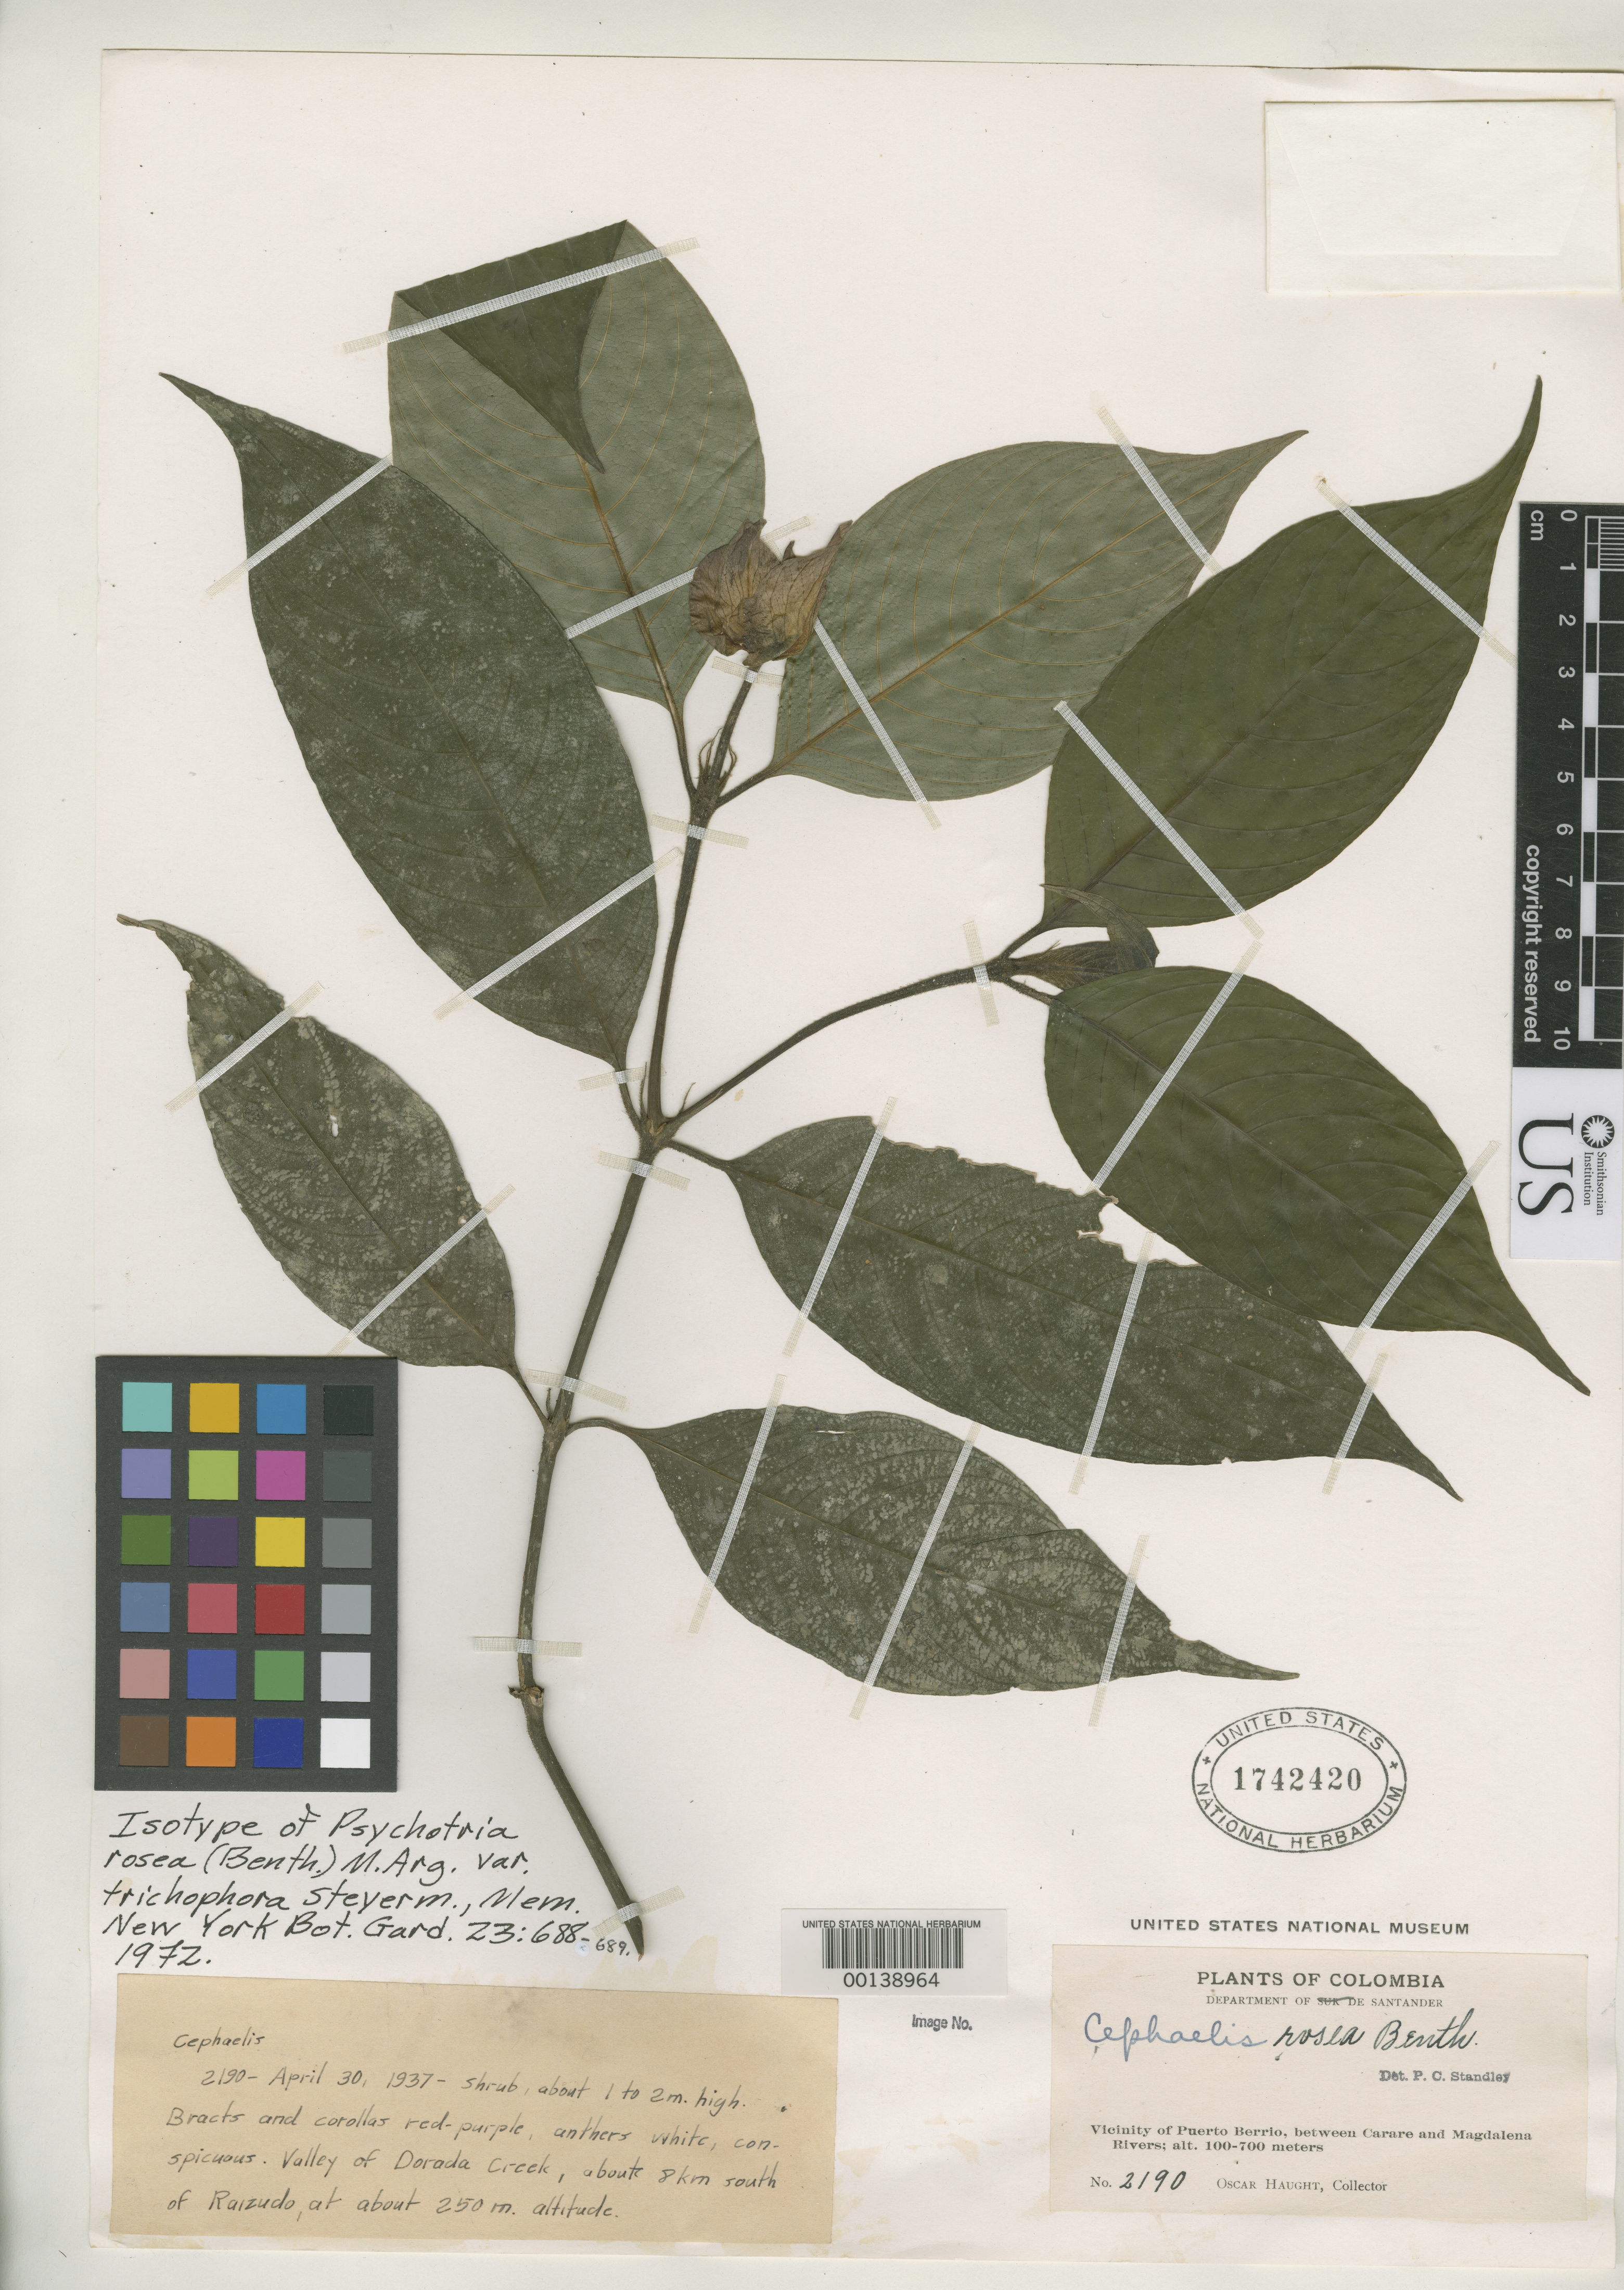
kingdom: Plantae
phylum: Tracheophyta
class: Magnoliopsida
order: Gentianales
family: Rubiaceae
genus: Psychotria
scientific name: Psychotria rosea var. trichophora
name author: Steyerm.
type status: Isotype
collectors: O. L. Haught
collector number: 2190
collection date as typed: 30 Apr 1937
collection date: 1937-04-30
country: Colombia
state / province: Santander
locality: Valley of Dorada Creek, about 8 km S of Raizudo.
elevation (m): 250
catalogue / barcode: US 1742420